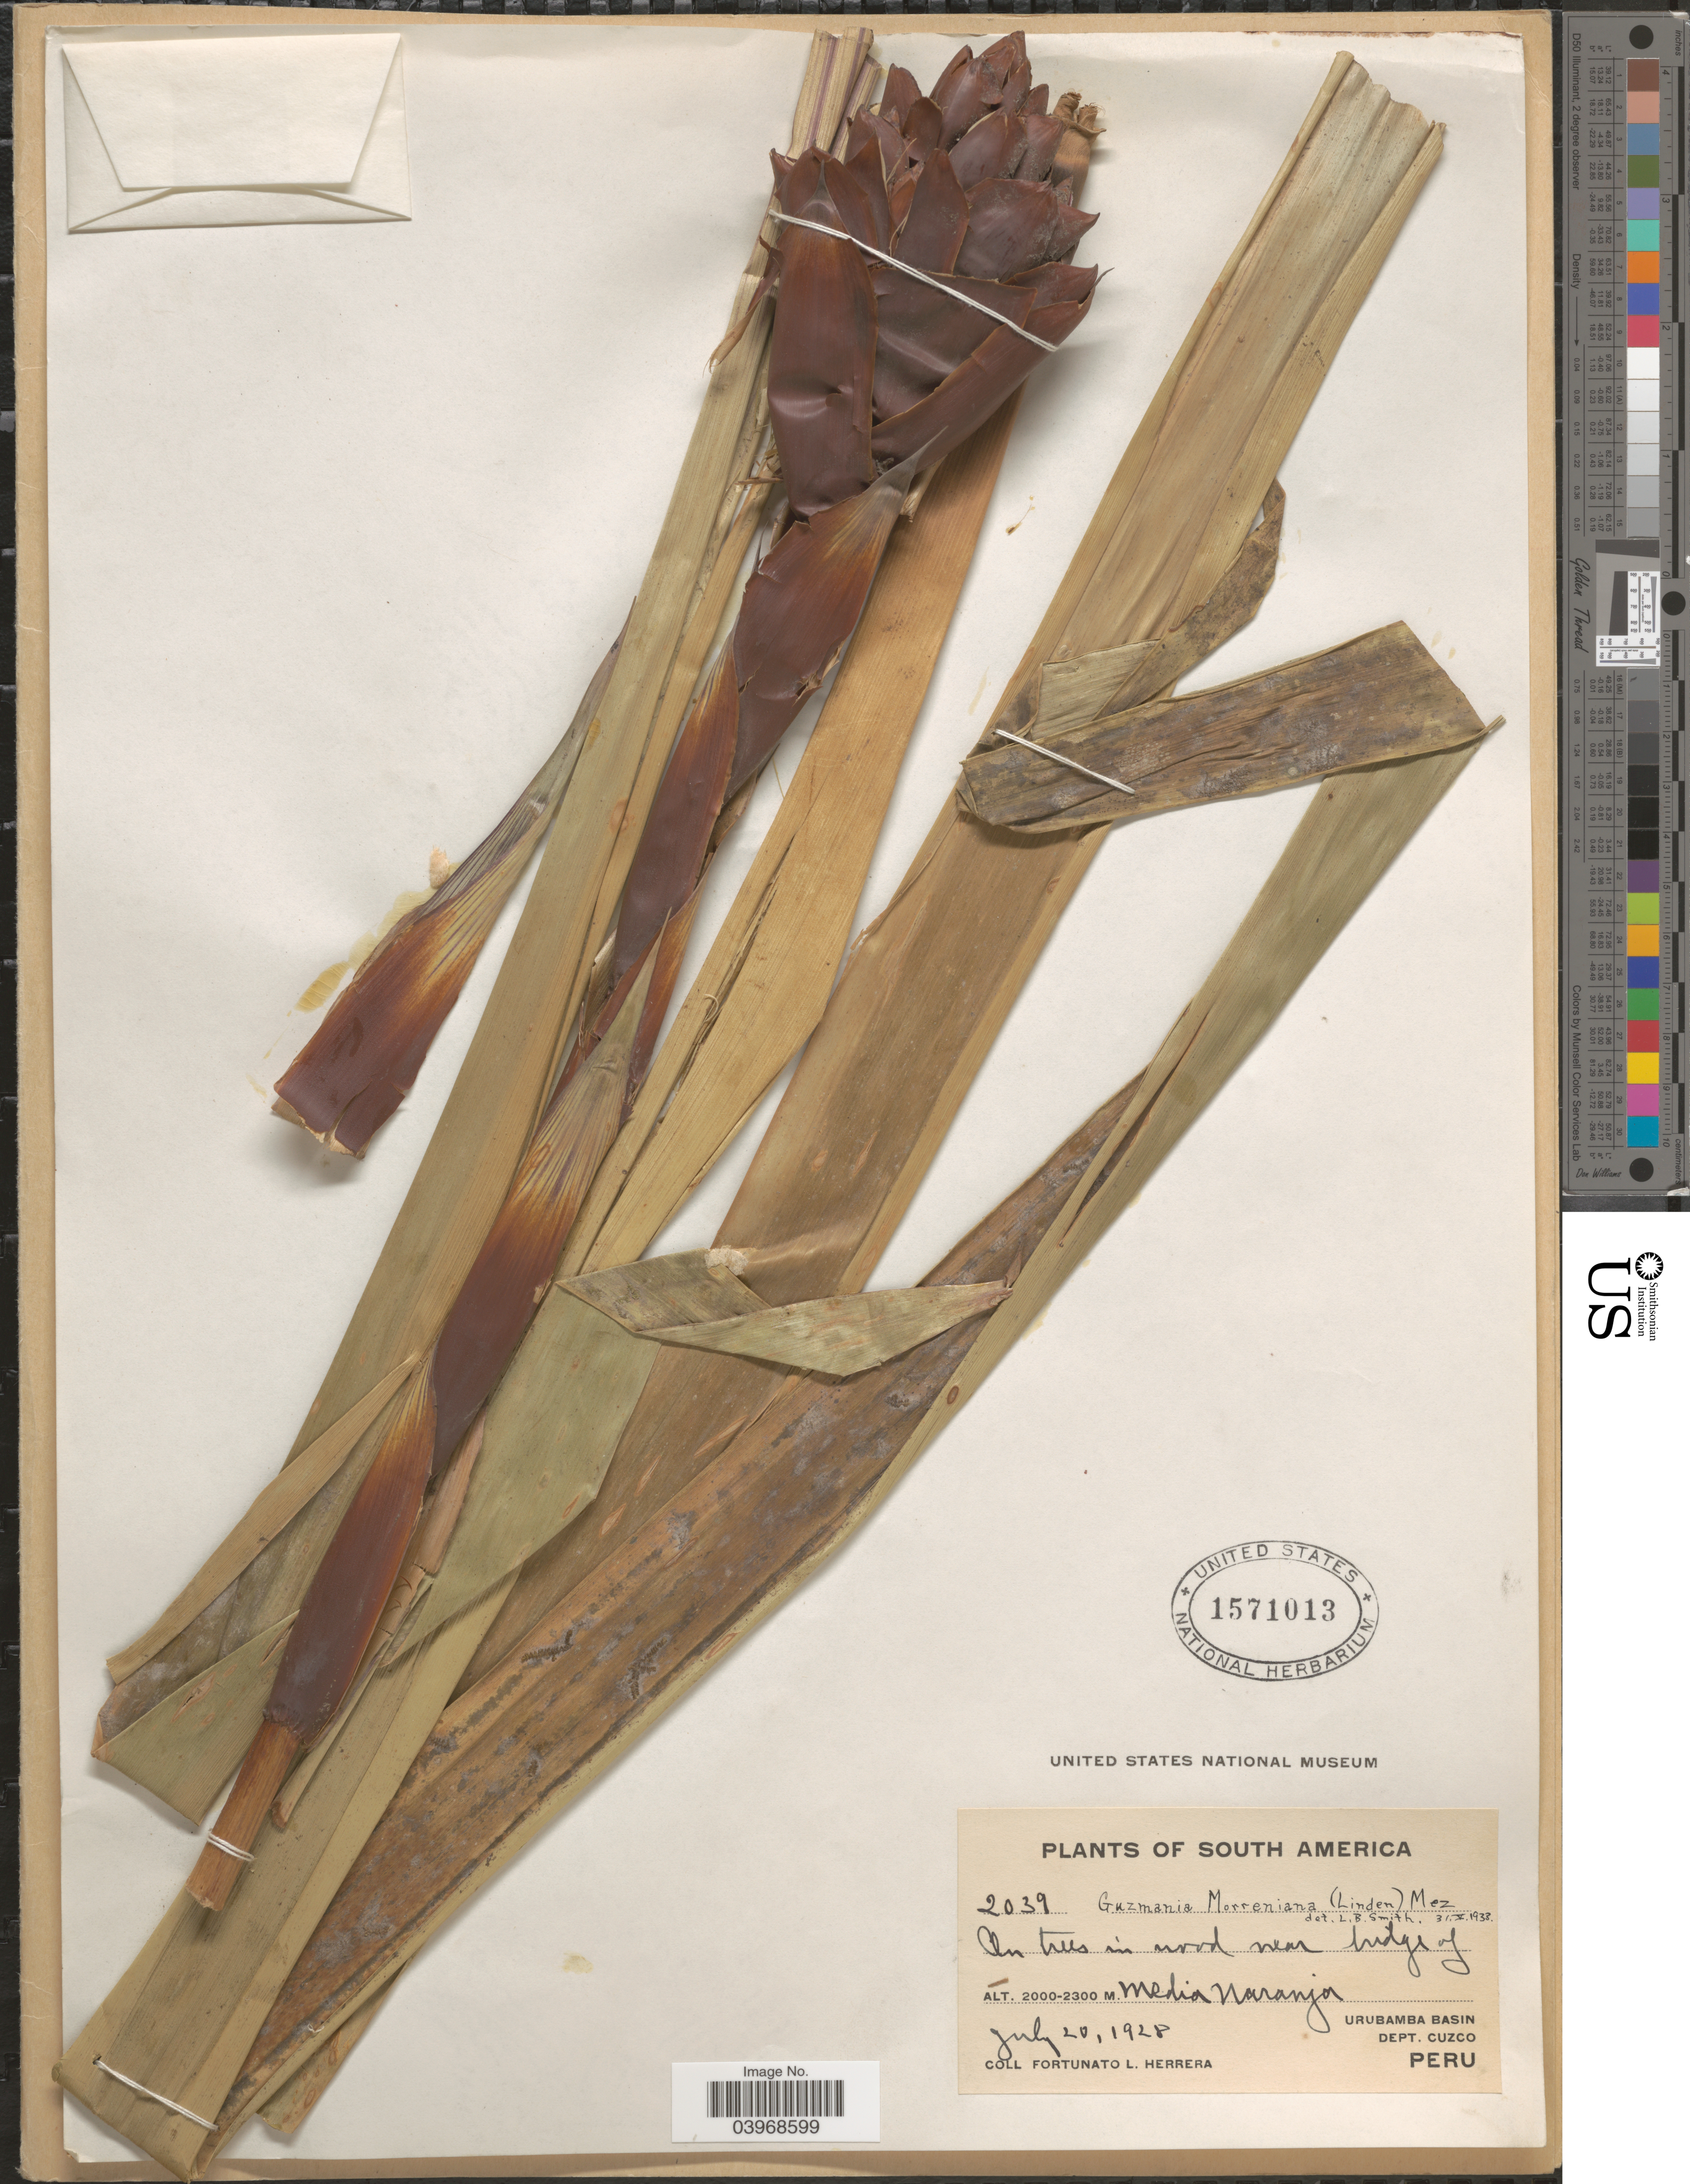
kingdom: Plantae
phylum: Tracheophyta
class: Liliopsida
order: Poales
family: Bromeliaceae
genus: Guzmania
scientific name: Guzmania morreniana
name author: (Linden ex É. Morren) Mez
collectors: F. L. Herrera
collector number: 2039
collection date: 1928-07-20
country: Peru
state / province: Cusco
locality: On trees in wood near bridge of media Naranja. Urubamba Basin. Dept. Cuzco.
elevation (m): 2000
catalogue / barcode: US 1571013